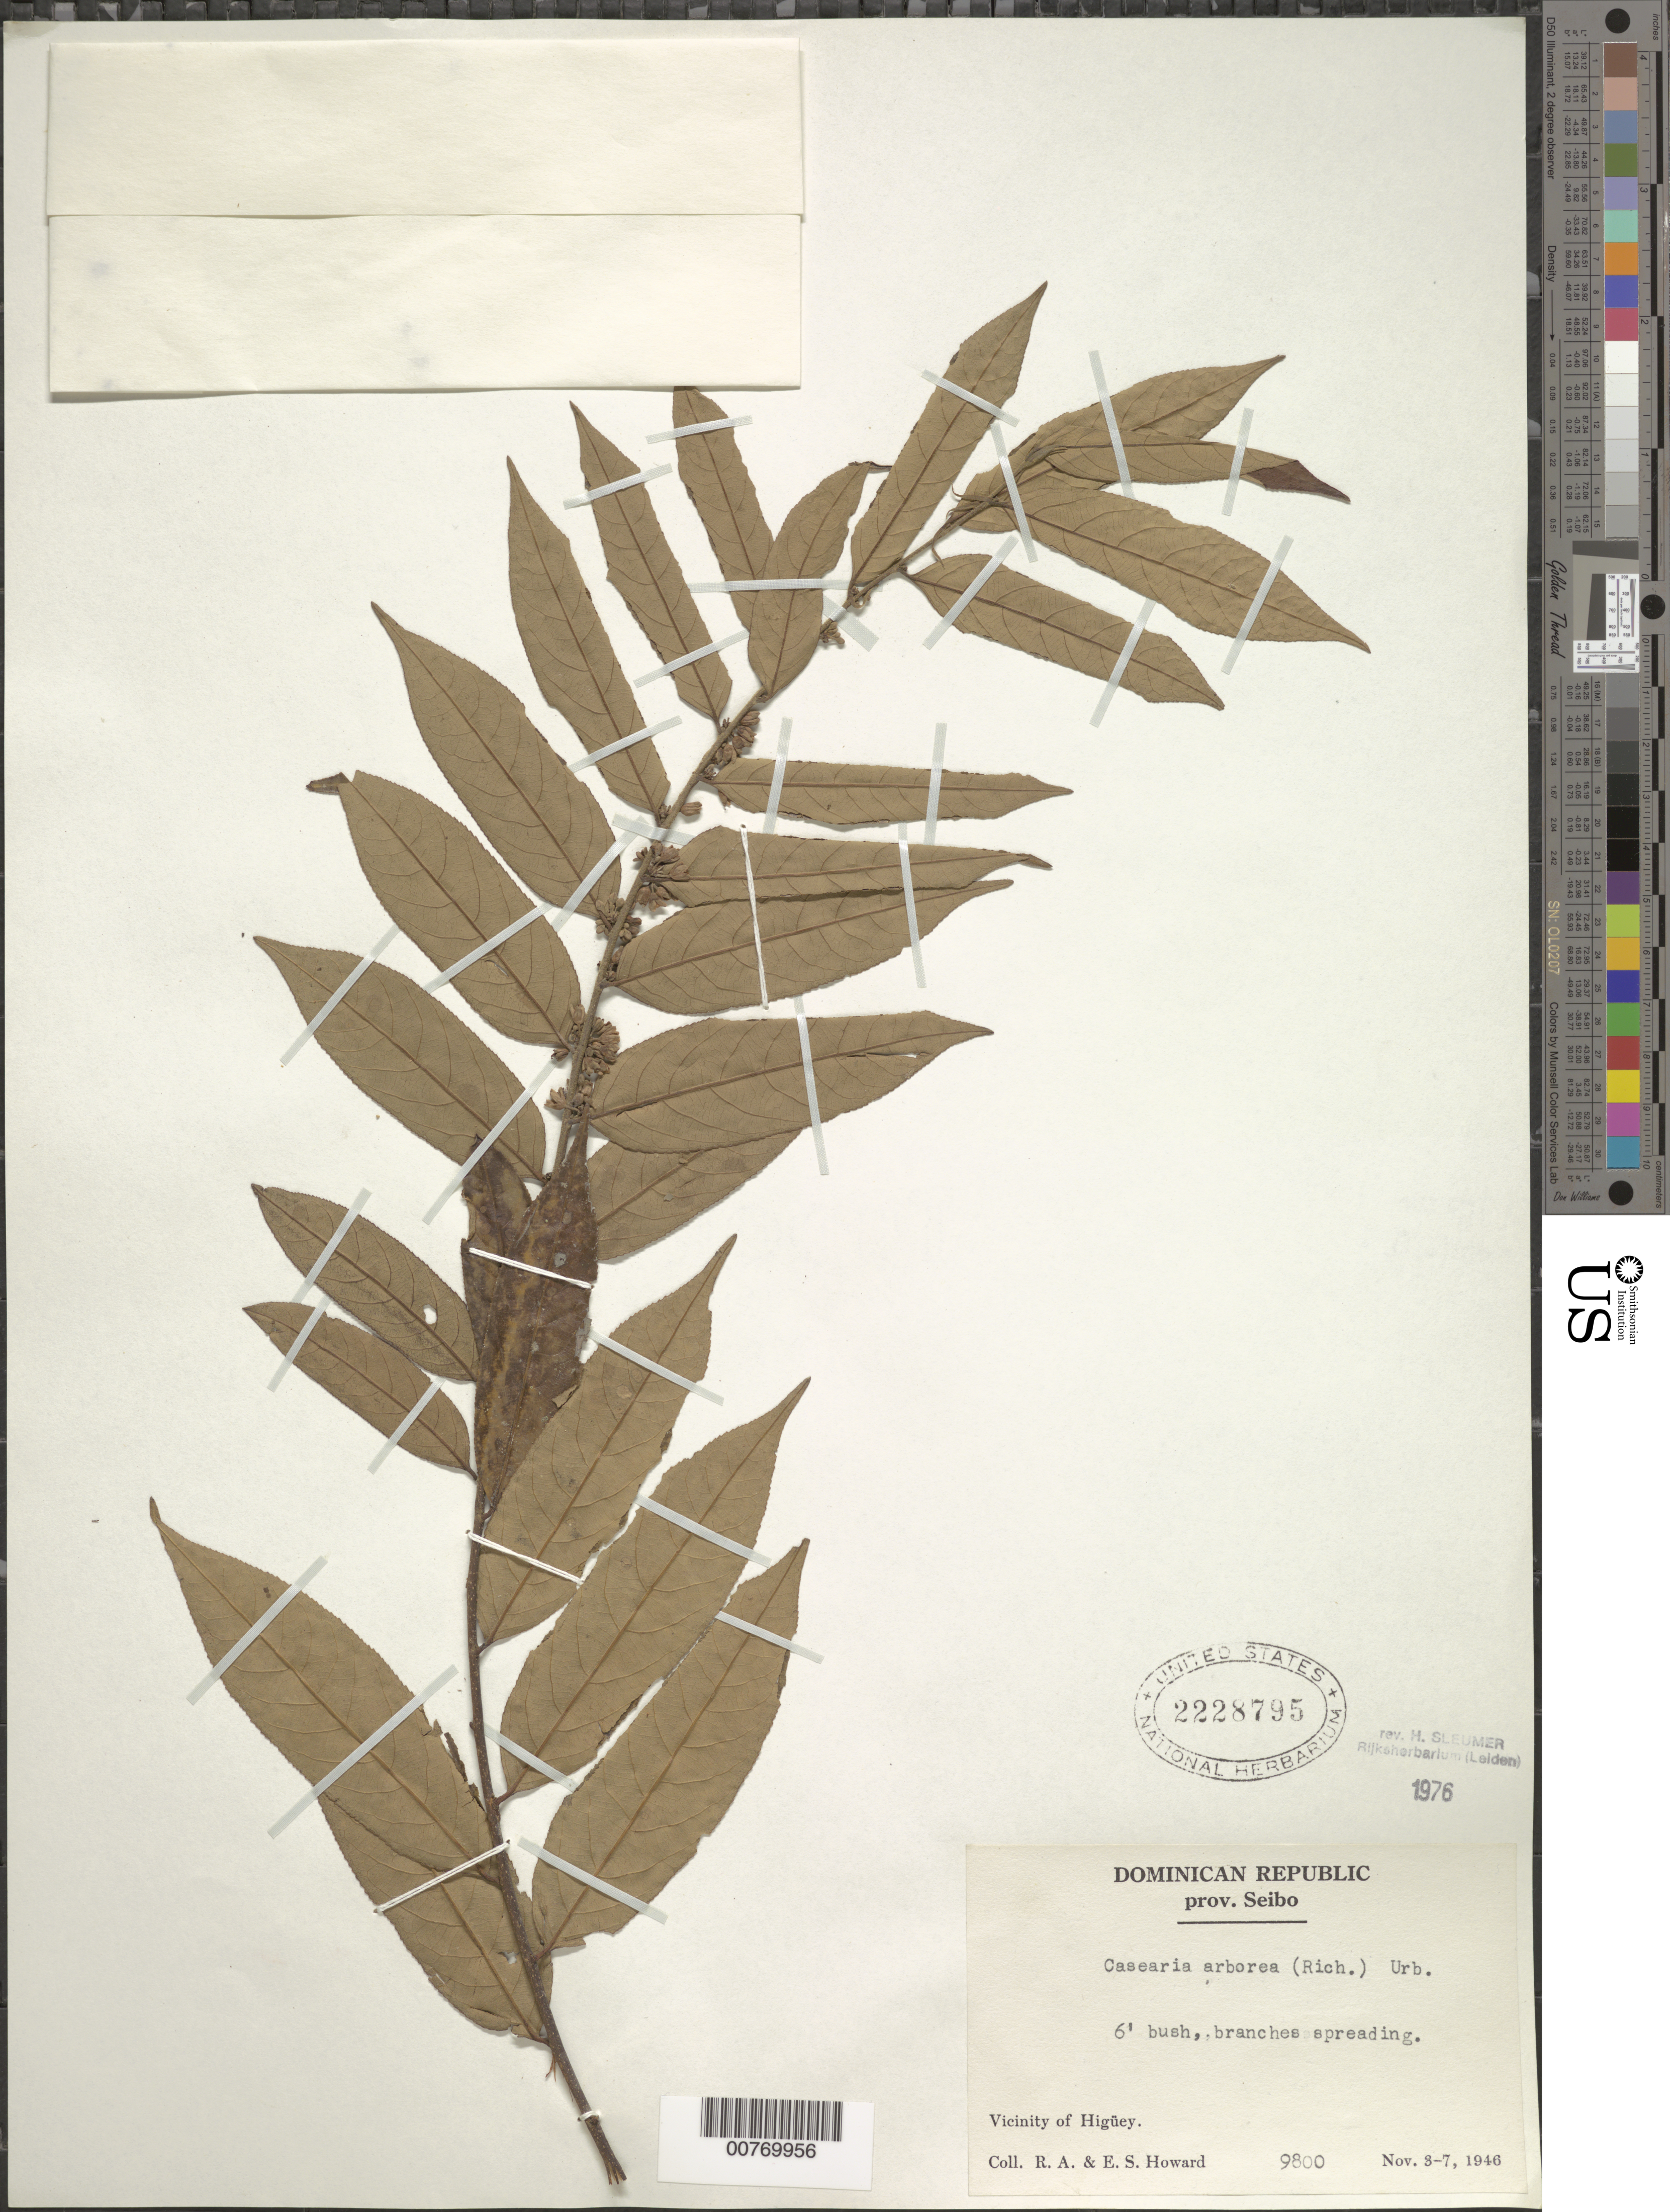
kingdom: Plantae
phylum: Tracheophyta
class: Magnoliopsida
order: Malpighiales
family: Salicaceae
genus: Casearia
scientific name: Casearia arborea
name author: (Rich.) Urb.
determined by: Sleumer, H. O.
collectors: R. A. Howard & E. S. Howard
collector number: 9800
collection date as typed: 03 Nov 1946 to 07 Nov 1946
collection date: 1946-11-03/1946-11-07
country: Dominican Republic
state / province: El Seibo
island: Hispaniola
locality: Vicinity of Higüey.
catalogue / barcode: US 2228795